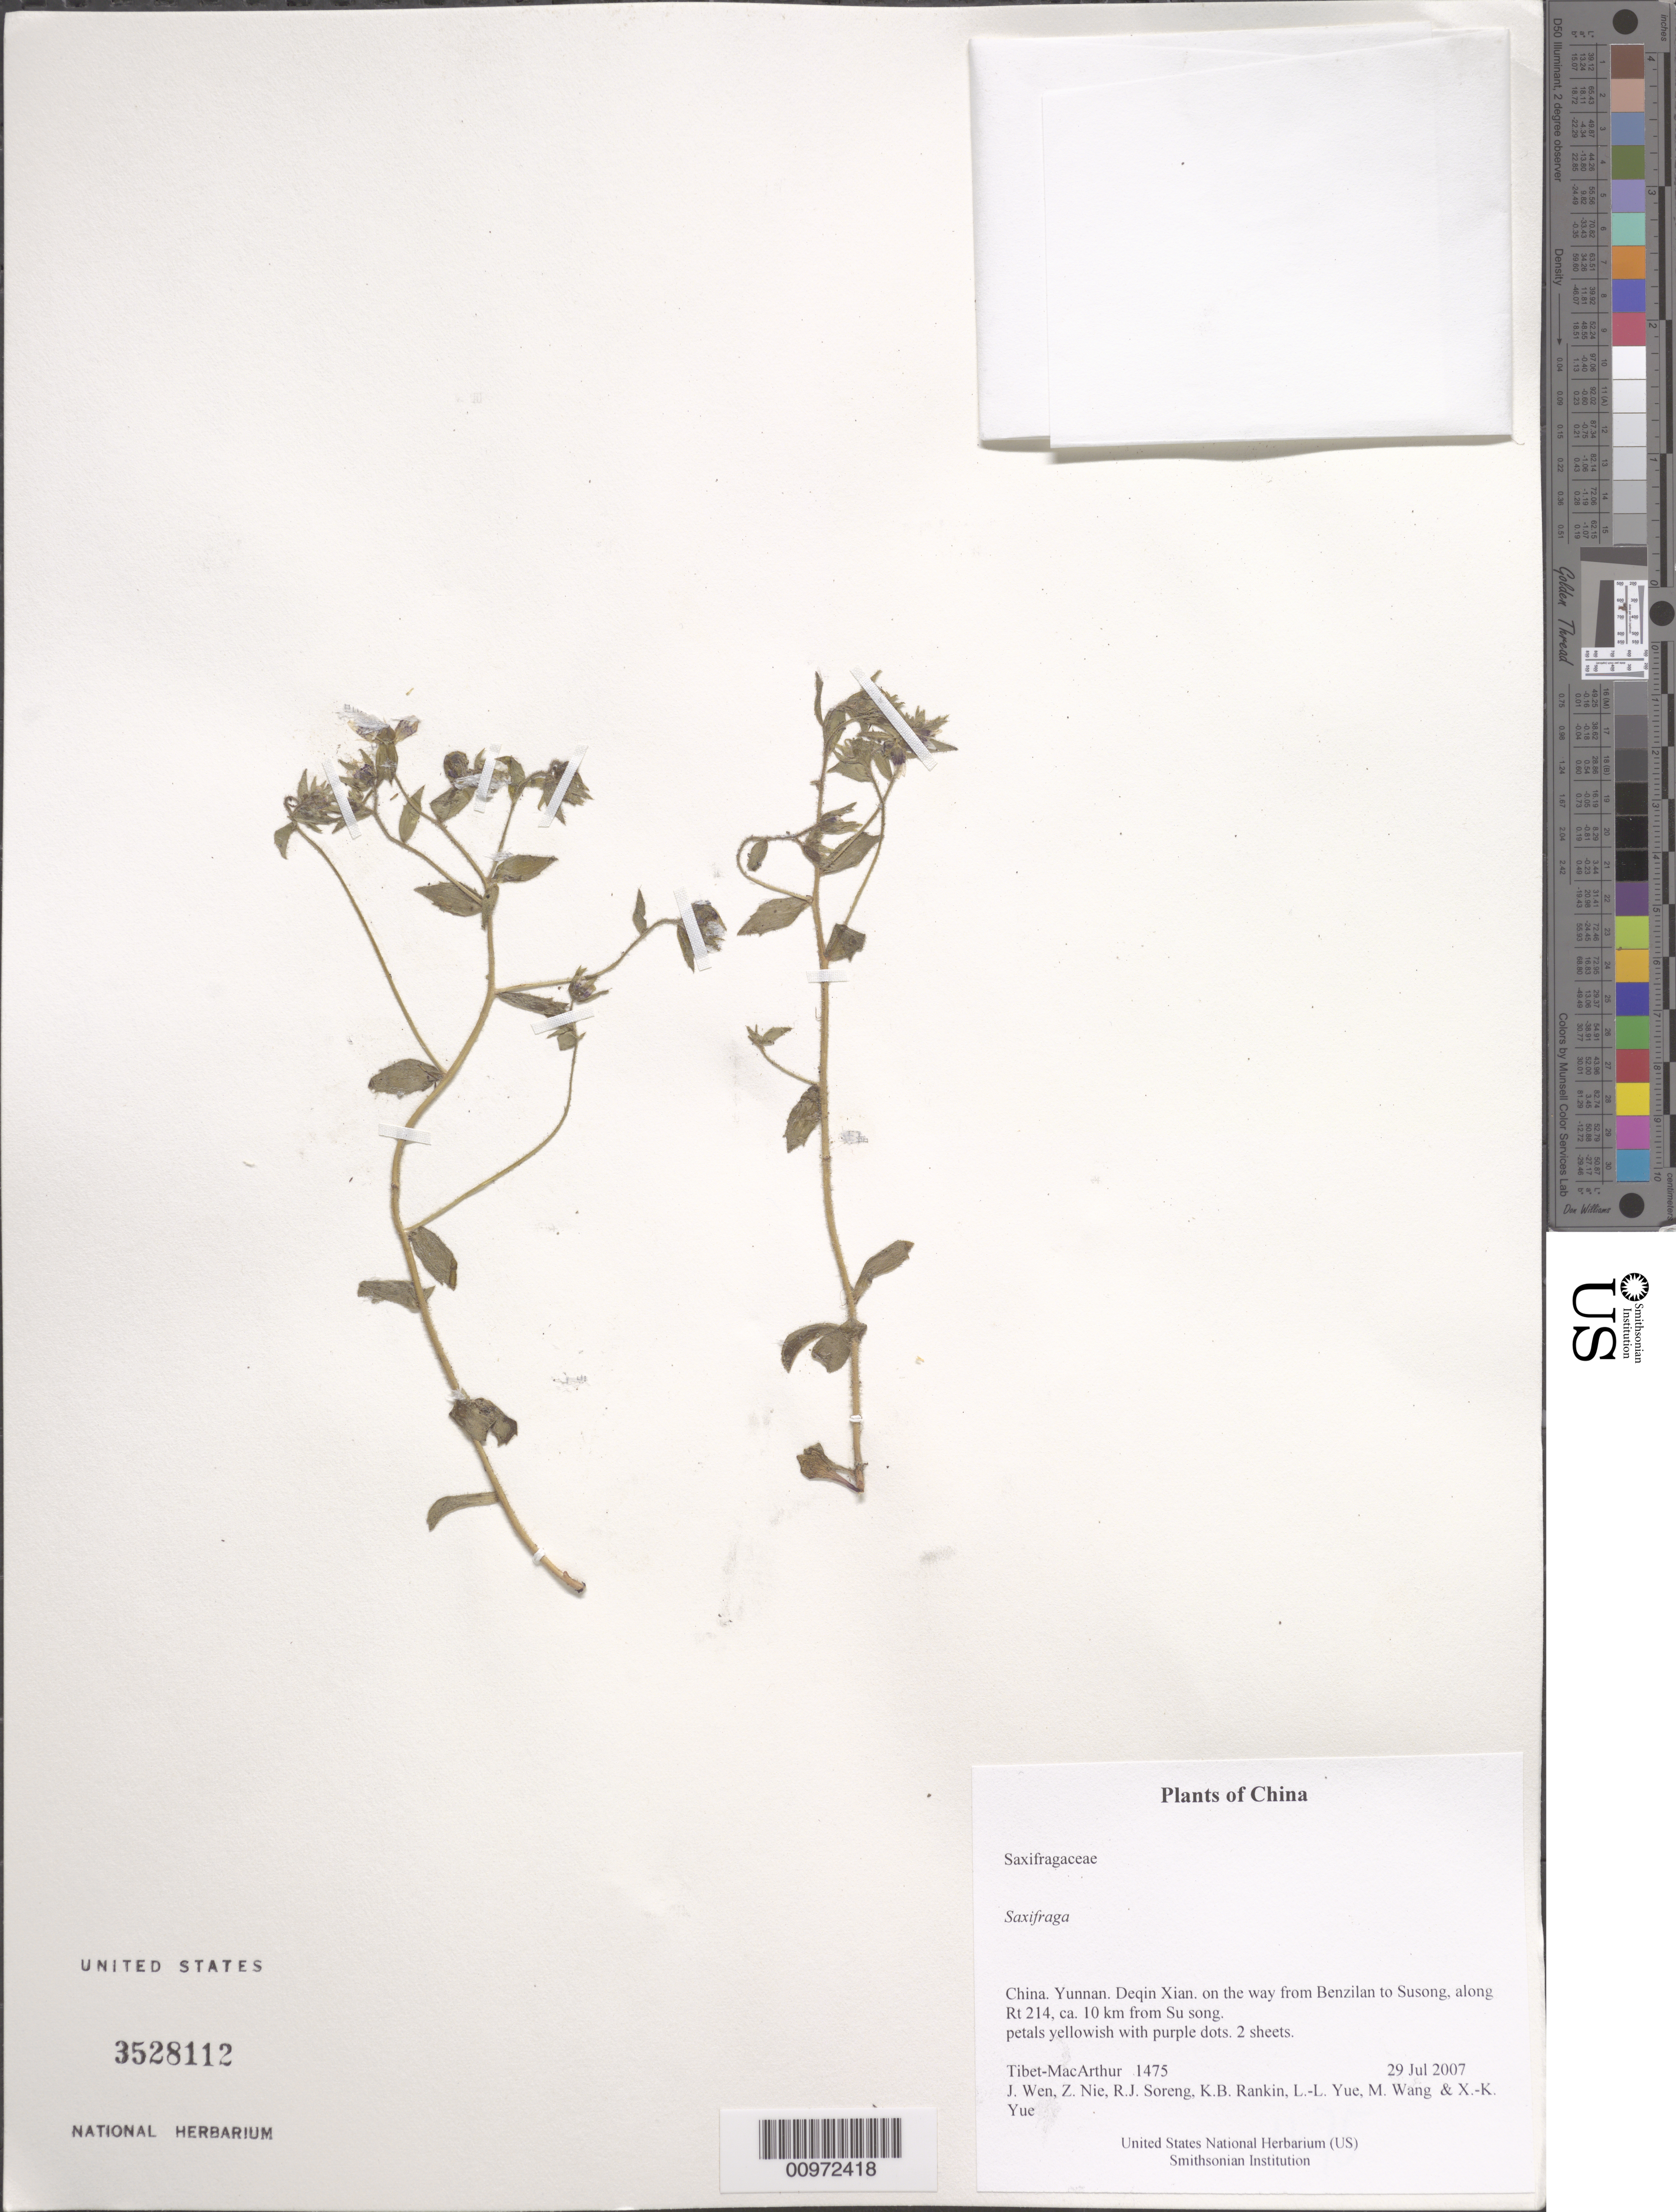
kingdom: Plantae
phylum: Tracheophyta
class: Magnoliopsida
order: Saxifragales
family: Saxifragaceae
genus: Saxifraga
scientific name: Saxifraga sp.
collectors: Tibet-MacArthur, J. Wen, Z. Nie, R. J. Soreng, K. Rankin, L. Yue, M. Wang & X. Yue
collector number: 1475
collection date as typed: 29 Jul 2007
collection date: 2007-07-29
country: China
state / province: Yunnan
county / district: Deqin Xian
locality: on the way from Benzilan to Susong, along Rt 214, ca. 10 km from Su song.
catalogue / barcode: US 3528112